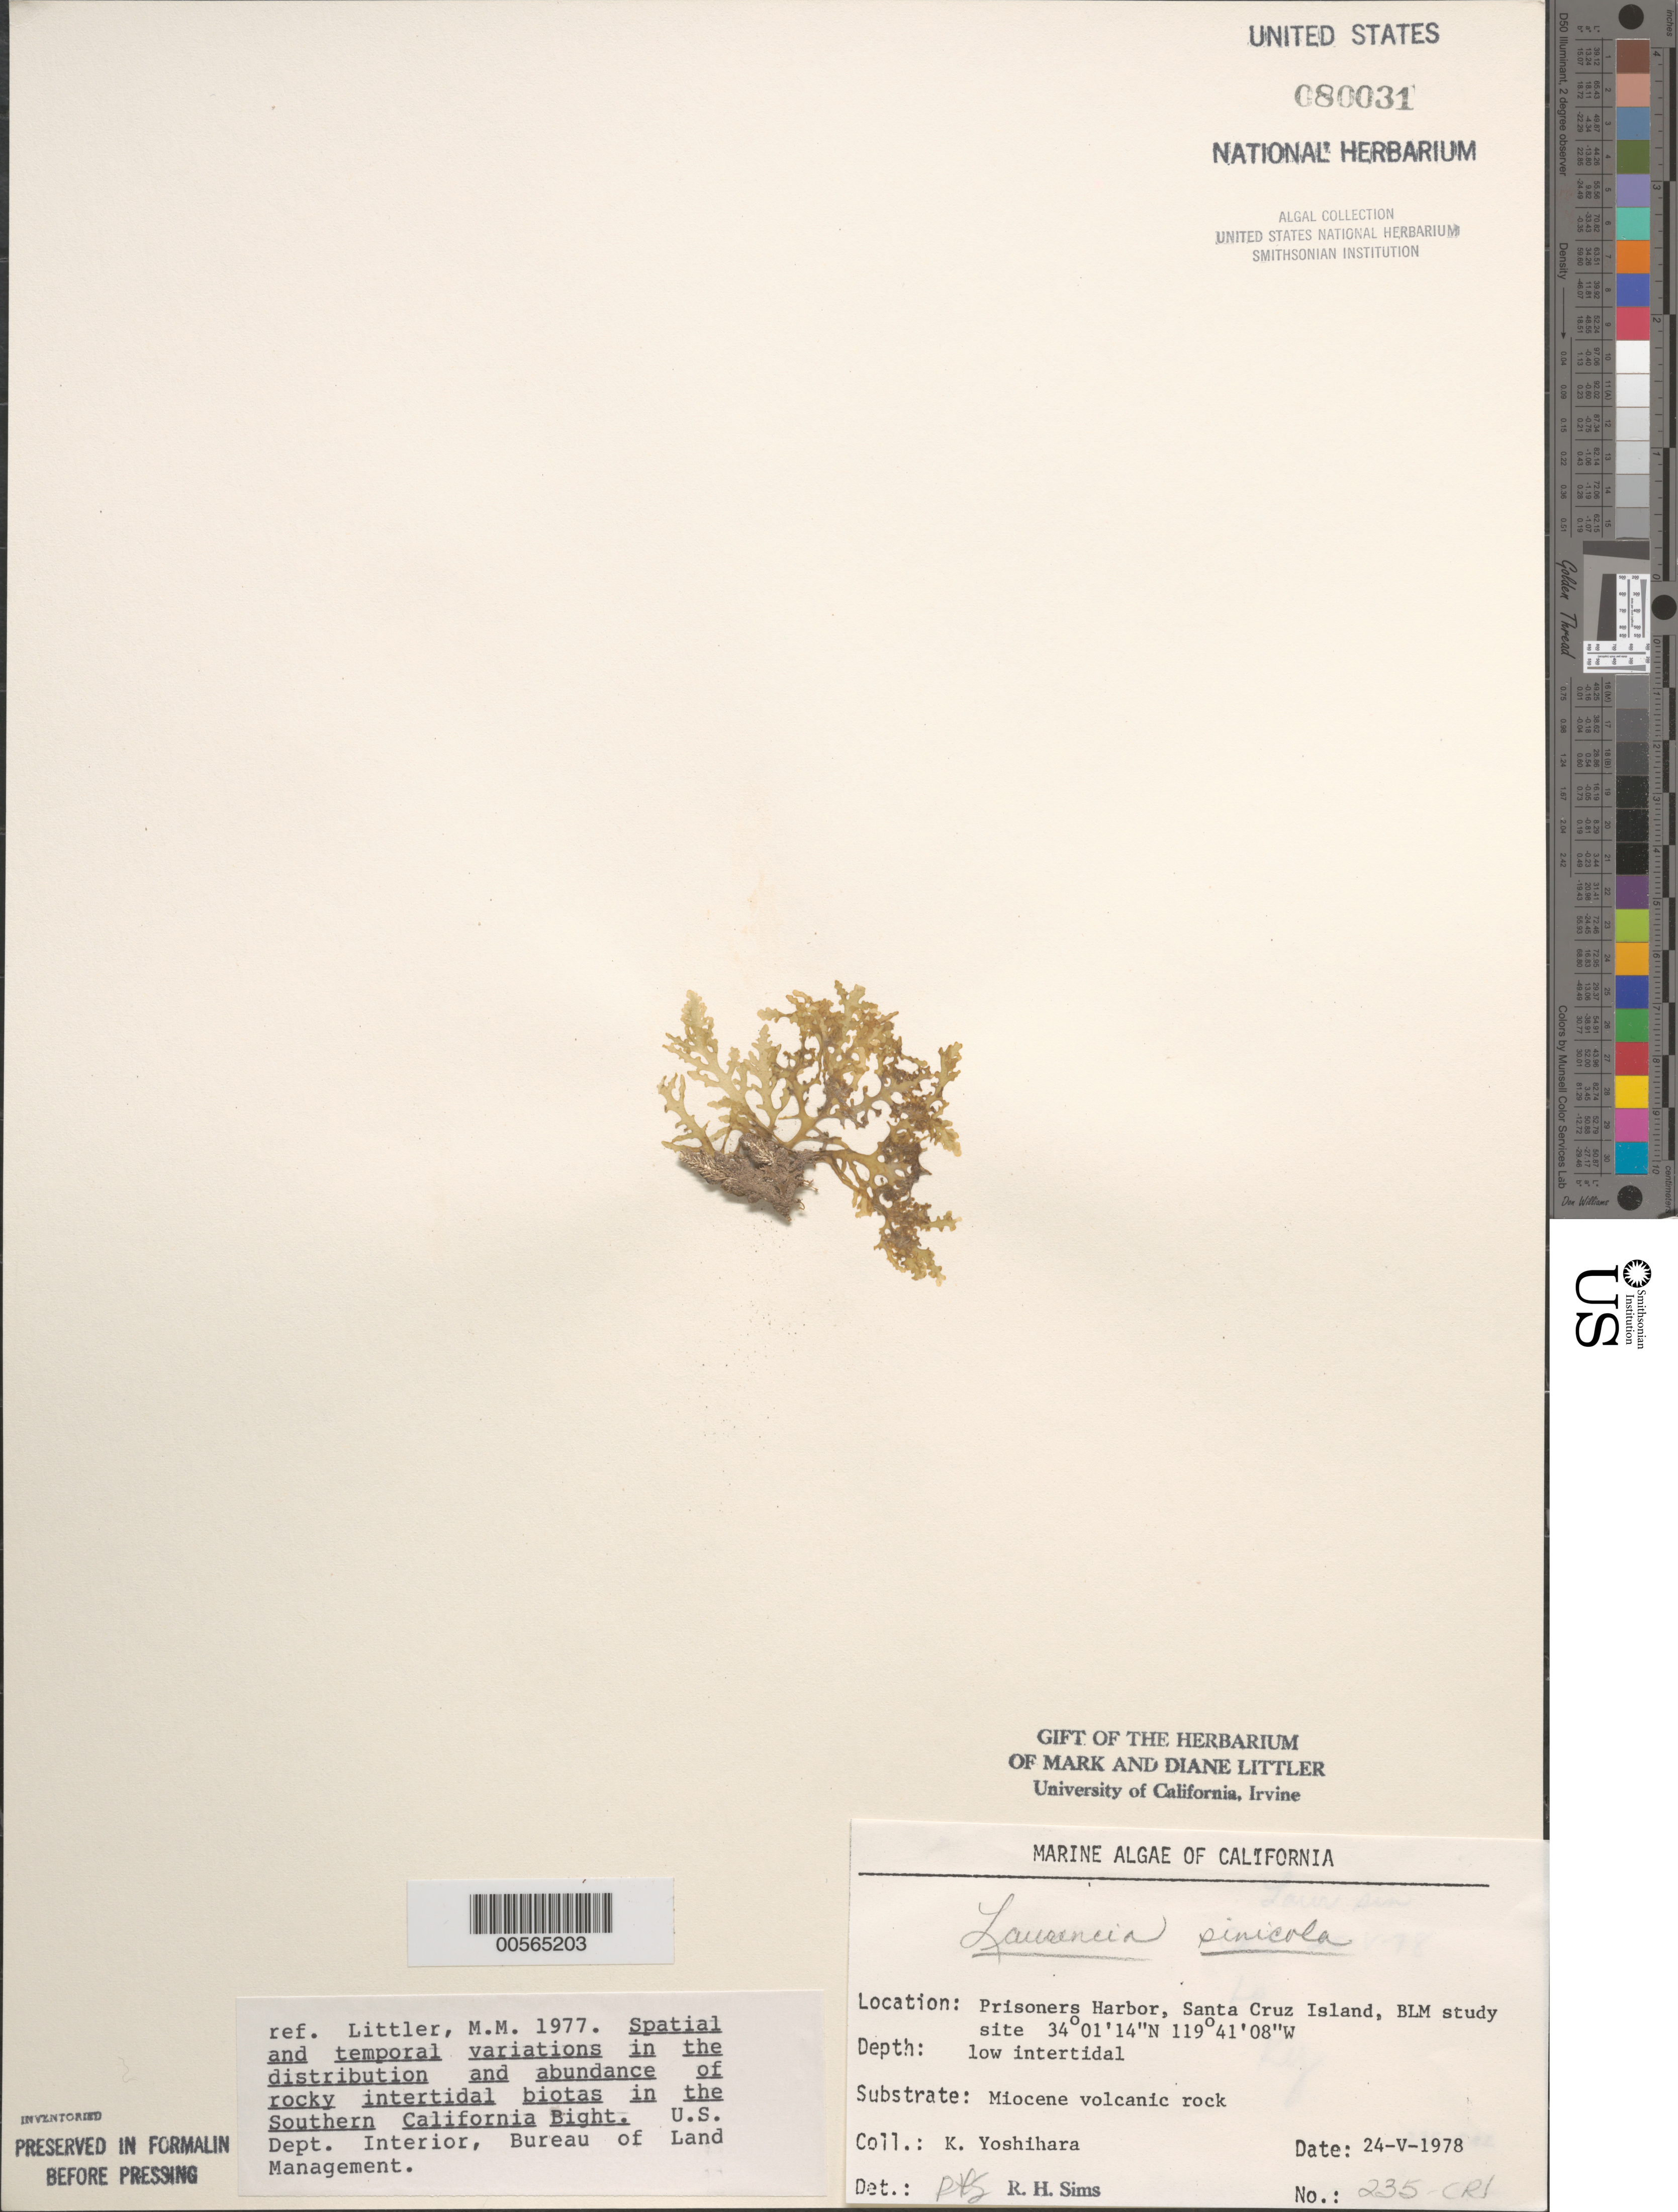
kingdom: Plantae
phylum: Rhodophyta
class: Florideophyceae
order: Ceramiales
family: Rhodomelaceae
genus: Osmundea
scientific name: Osmundea sinicola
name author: (Setchell & N.L. Gardner) K.W. Nam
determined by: Algae name updating Project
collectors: K. Yoshihara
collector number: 235-cri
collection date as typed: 24 May 1978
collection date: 1978-05-24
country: United States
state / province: California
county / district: Santa Barbara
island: Santa Cruz Island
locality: Prisoners Harbor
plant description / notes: BLM-SOCALBIGHT Rocky Intertidal Survey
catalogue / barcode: US 80031